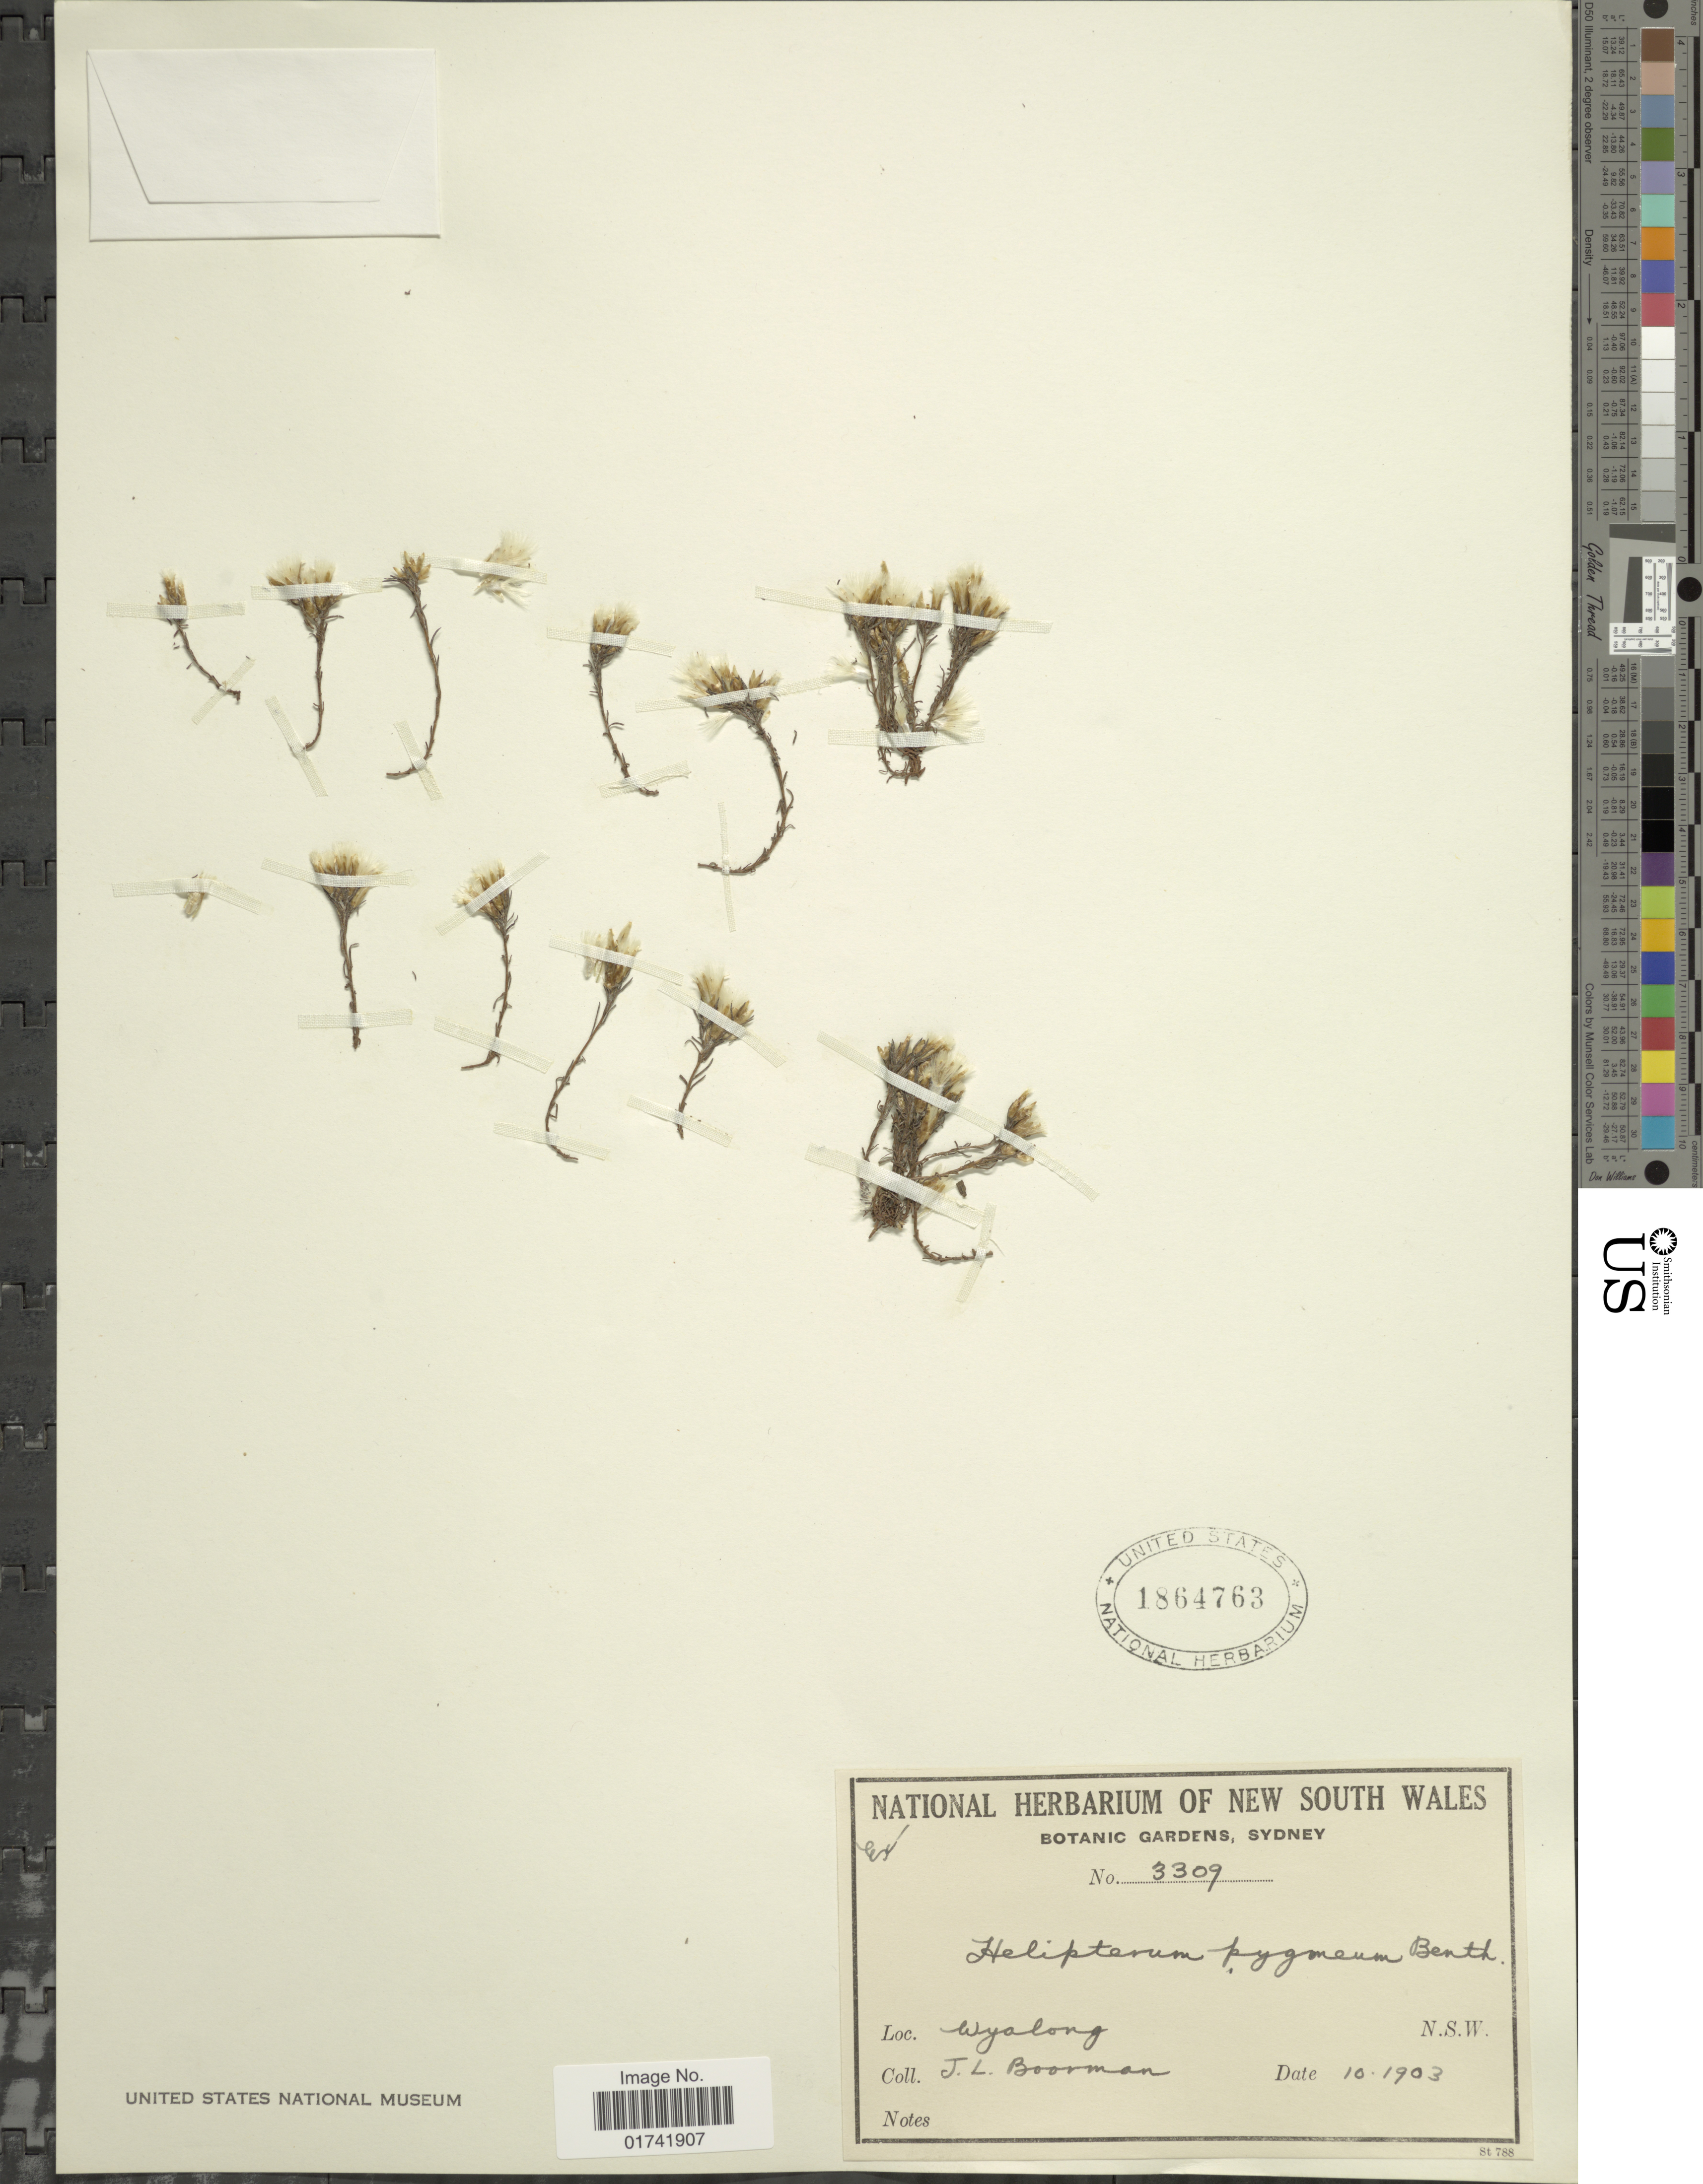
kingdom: Plantae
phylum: Tracheophyta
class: Magnoliopsida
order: Asterales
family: Asteraceae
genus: Rhodanthe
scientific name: Rhodanthe pygmaea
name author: (DC.) Paul G. Wilson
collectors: J. Boorman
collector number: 3309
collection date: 1903-10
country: Australia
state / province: New South Wales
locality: Wyalong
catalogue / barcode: US 1864763